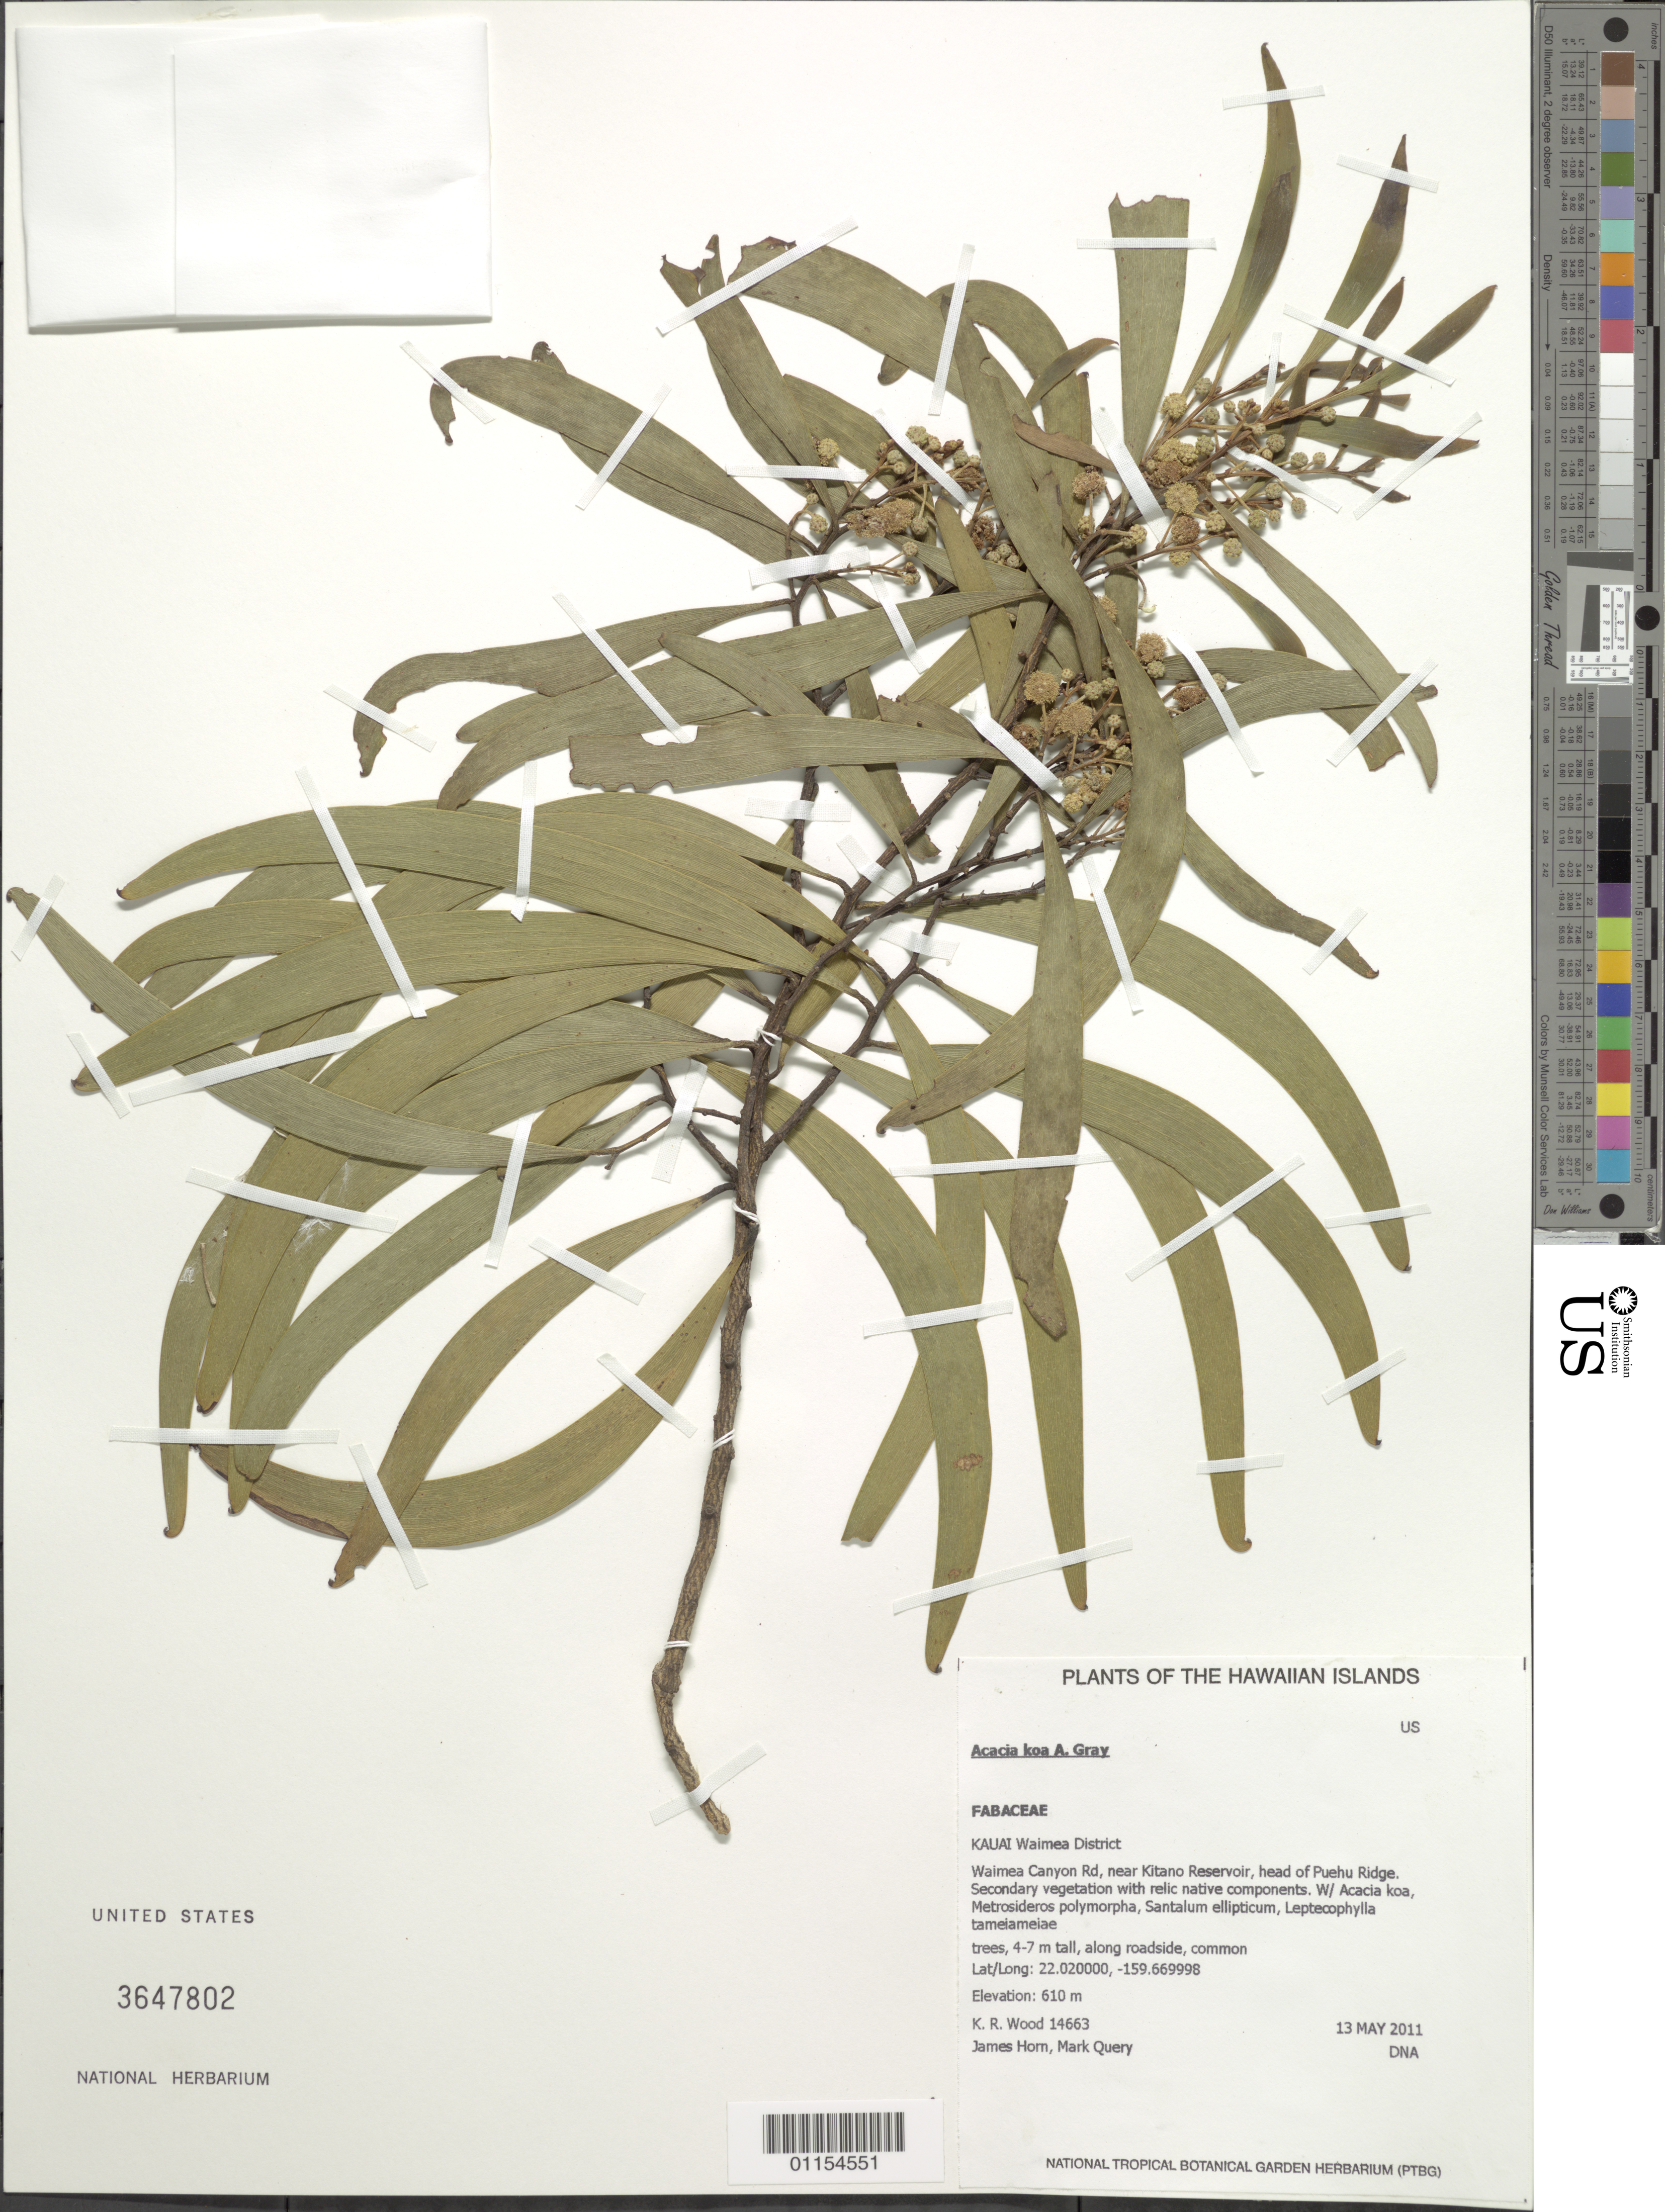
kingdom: Plantae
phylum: Tracheophyta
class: Magnoliopsida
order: Fabales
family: Fabaceae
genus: Acacia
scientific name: Acacia koa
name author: A. Gray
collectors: K. R. Wood, J. Horn & M. Query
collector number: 14663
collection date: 2011-05-13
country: United States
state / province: Hawaii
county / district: Kauai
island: Kaua'i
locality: Waimea District, Waimea Canyon Road, near Kitano Reservoir, head of Puehu Ridge.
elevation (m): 610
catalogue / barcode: US 3647802